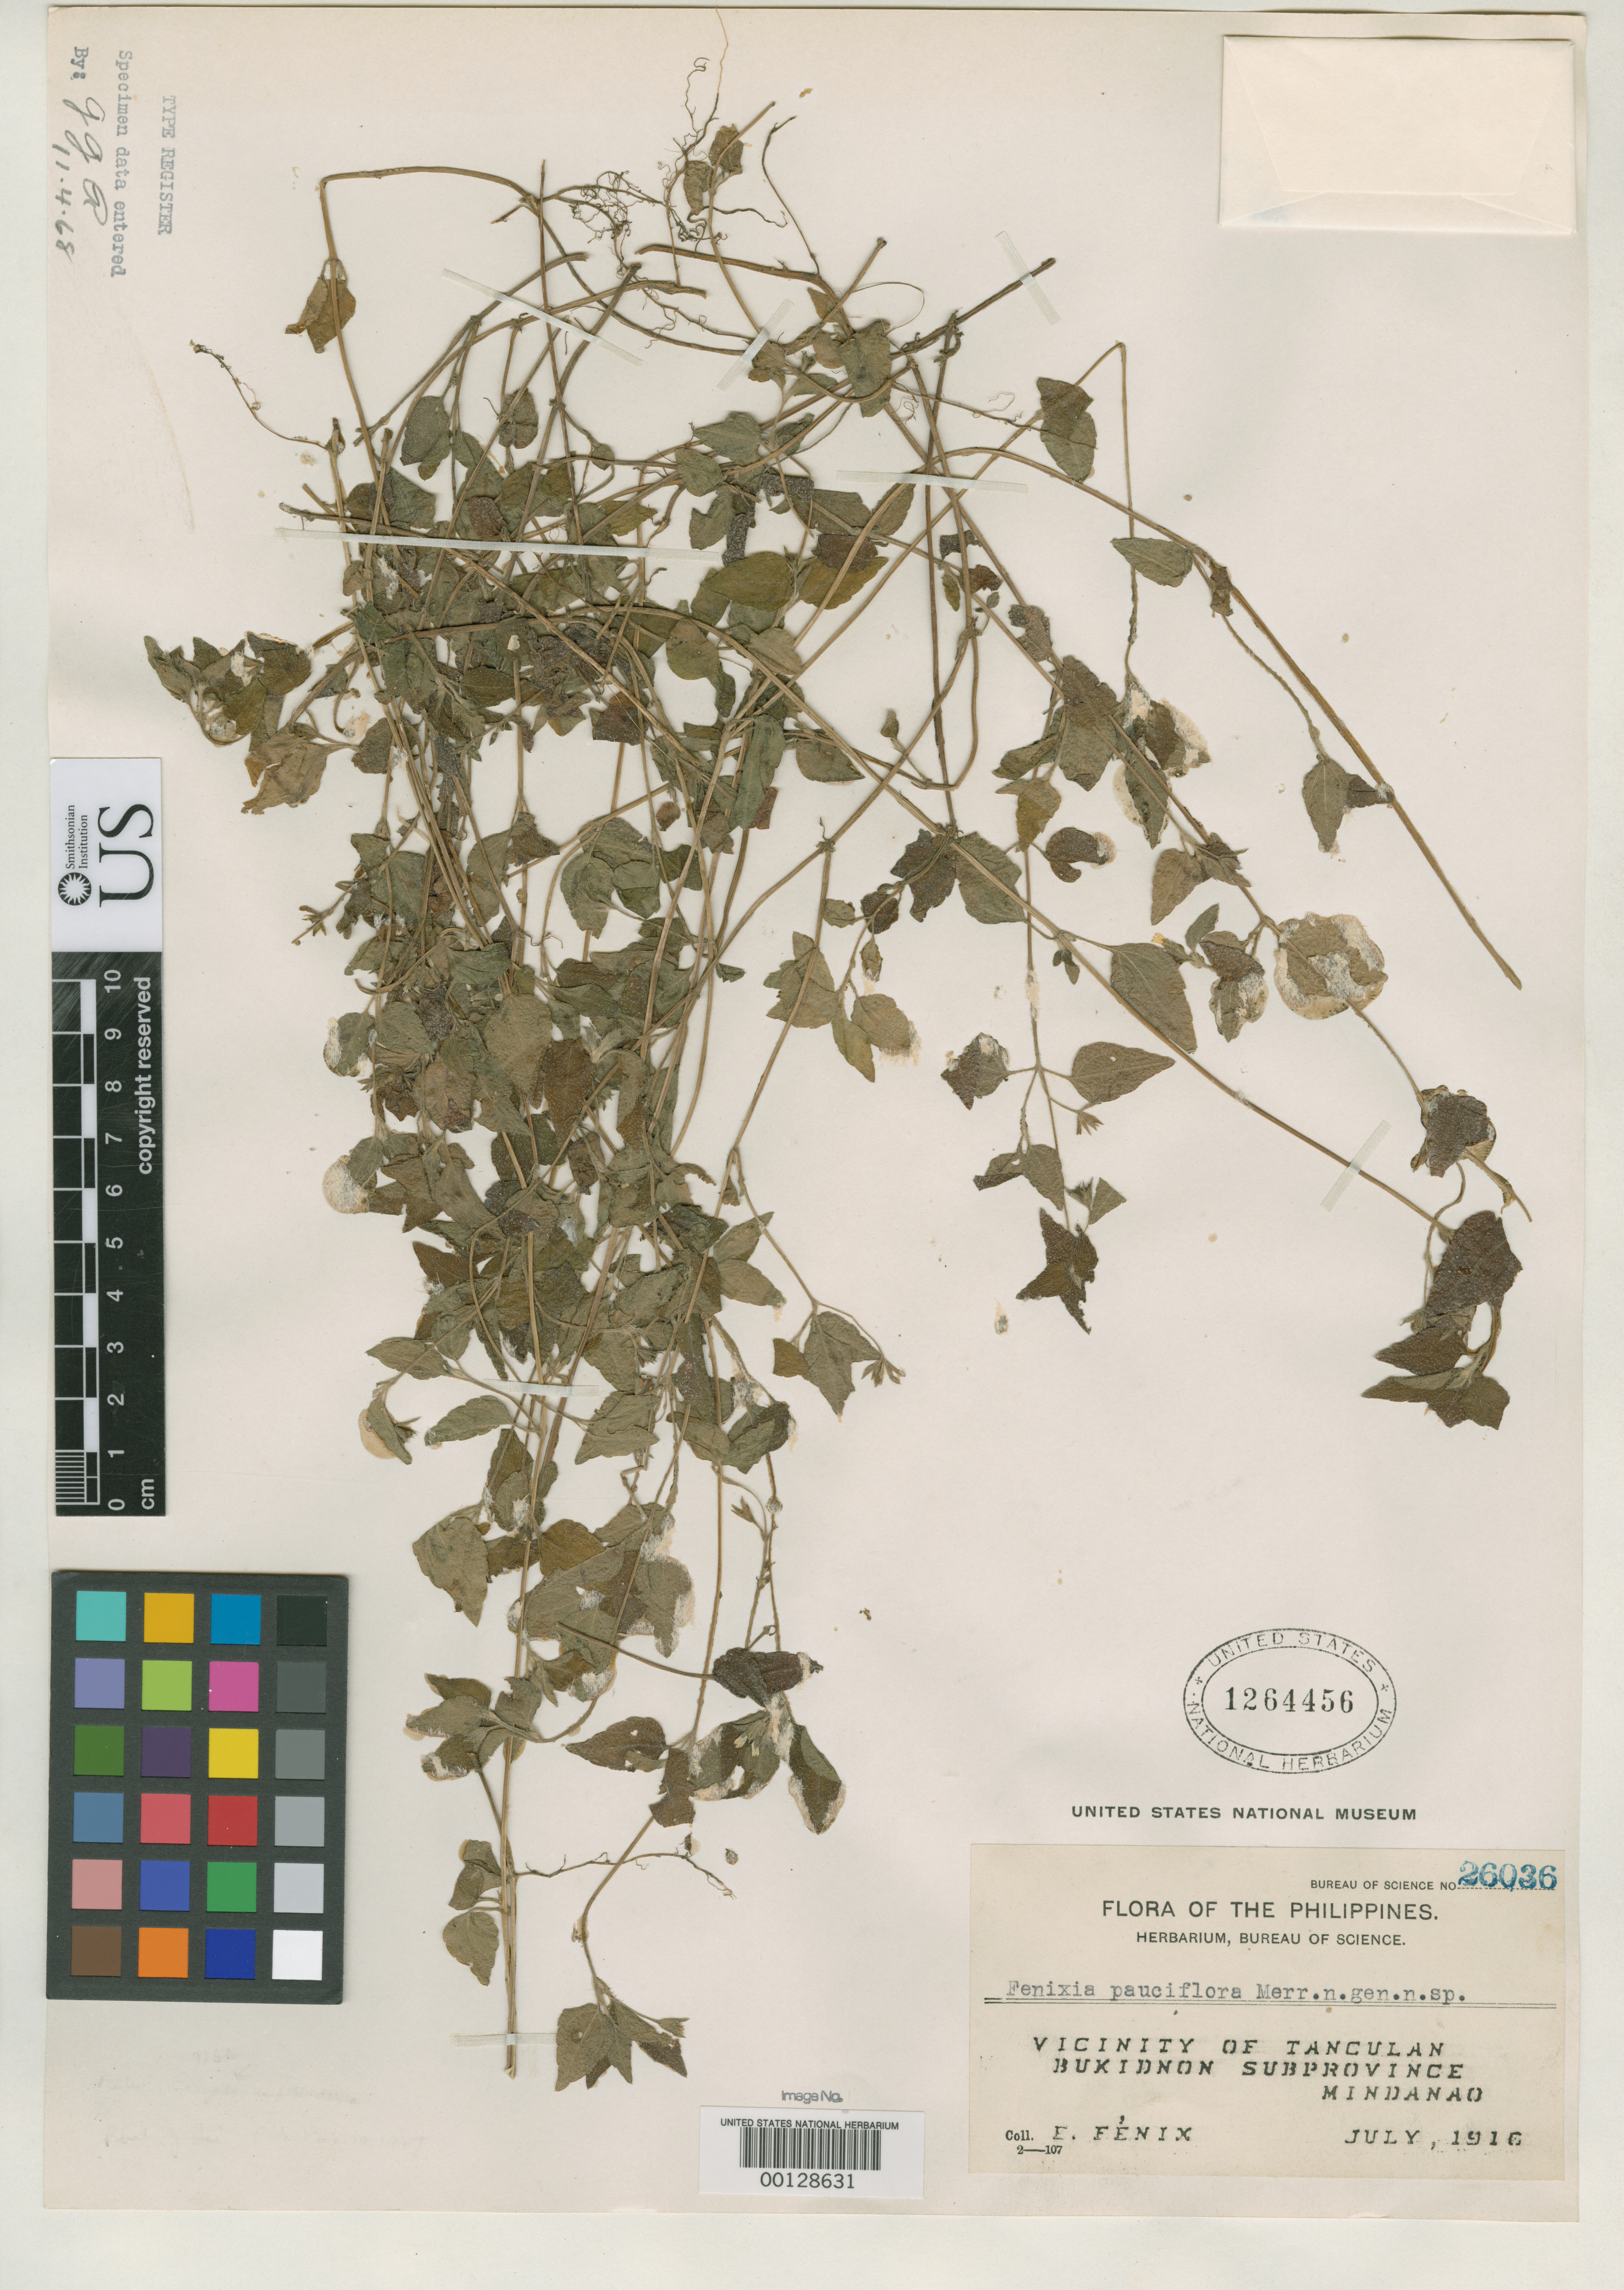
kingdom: Plantae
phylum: Tracheophyta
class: Magnoliopsida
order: Asterales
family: Asteraceae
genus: Fenixia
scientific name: Fenixia pauciflora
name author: Merr.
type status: Isotype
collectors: E. Fénix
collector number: Bur. Sci. 26036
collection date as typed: Jul 1916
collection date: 1916-07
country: Philippines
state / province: Northern Mindanao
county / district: Bukidnon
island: Mindanao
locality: Tanculan.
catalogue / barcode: US 1264456